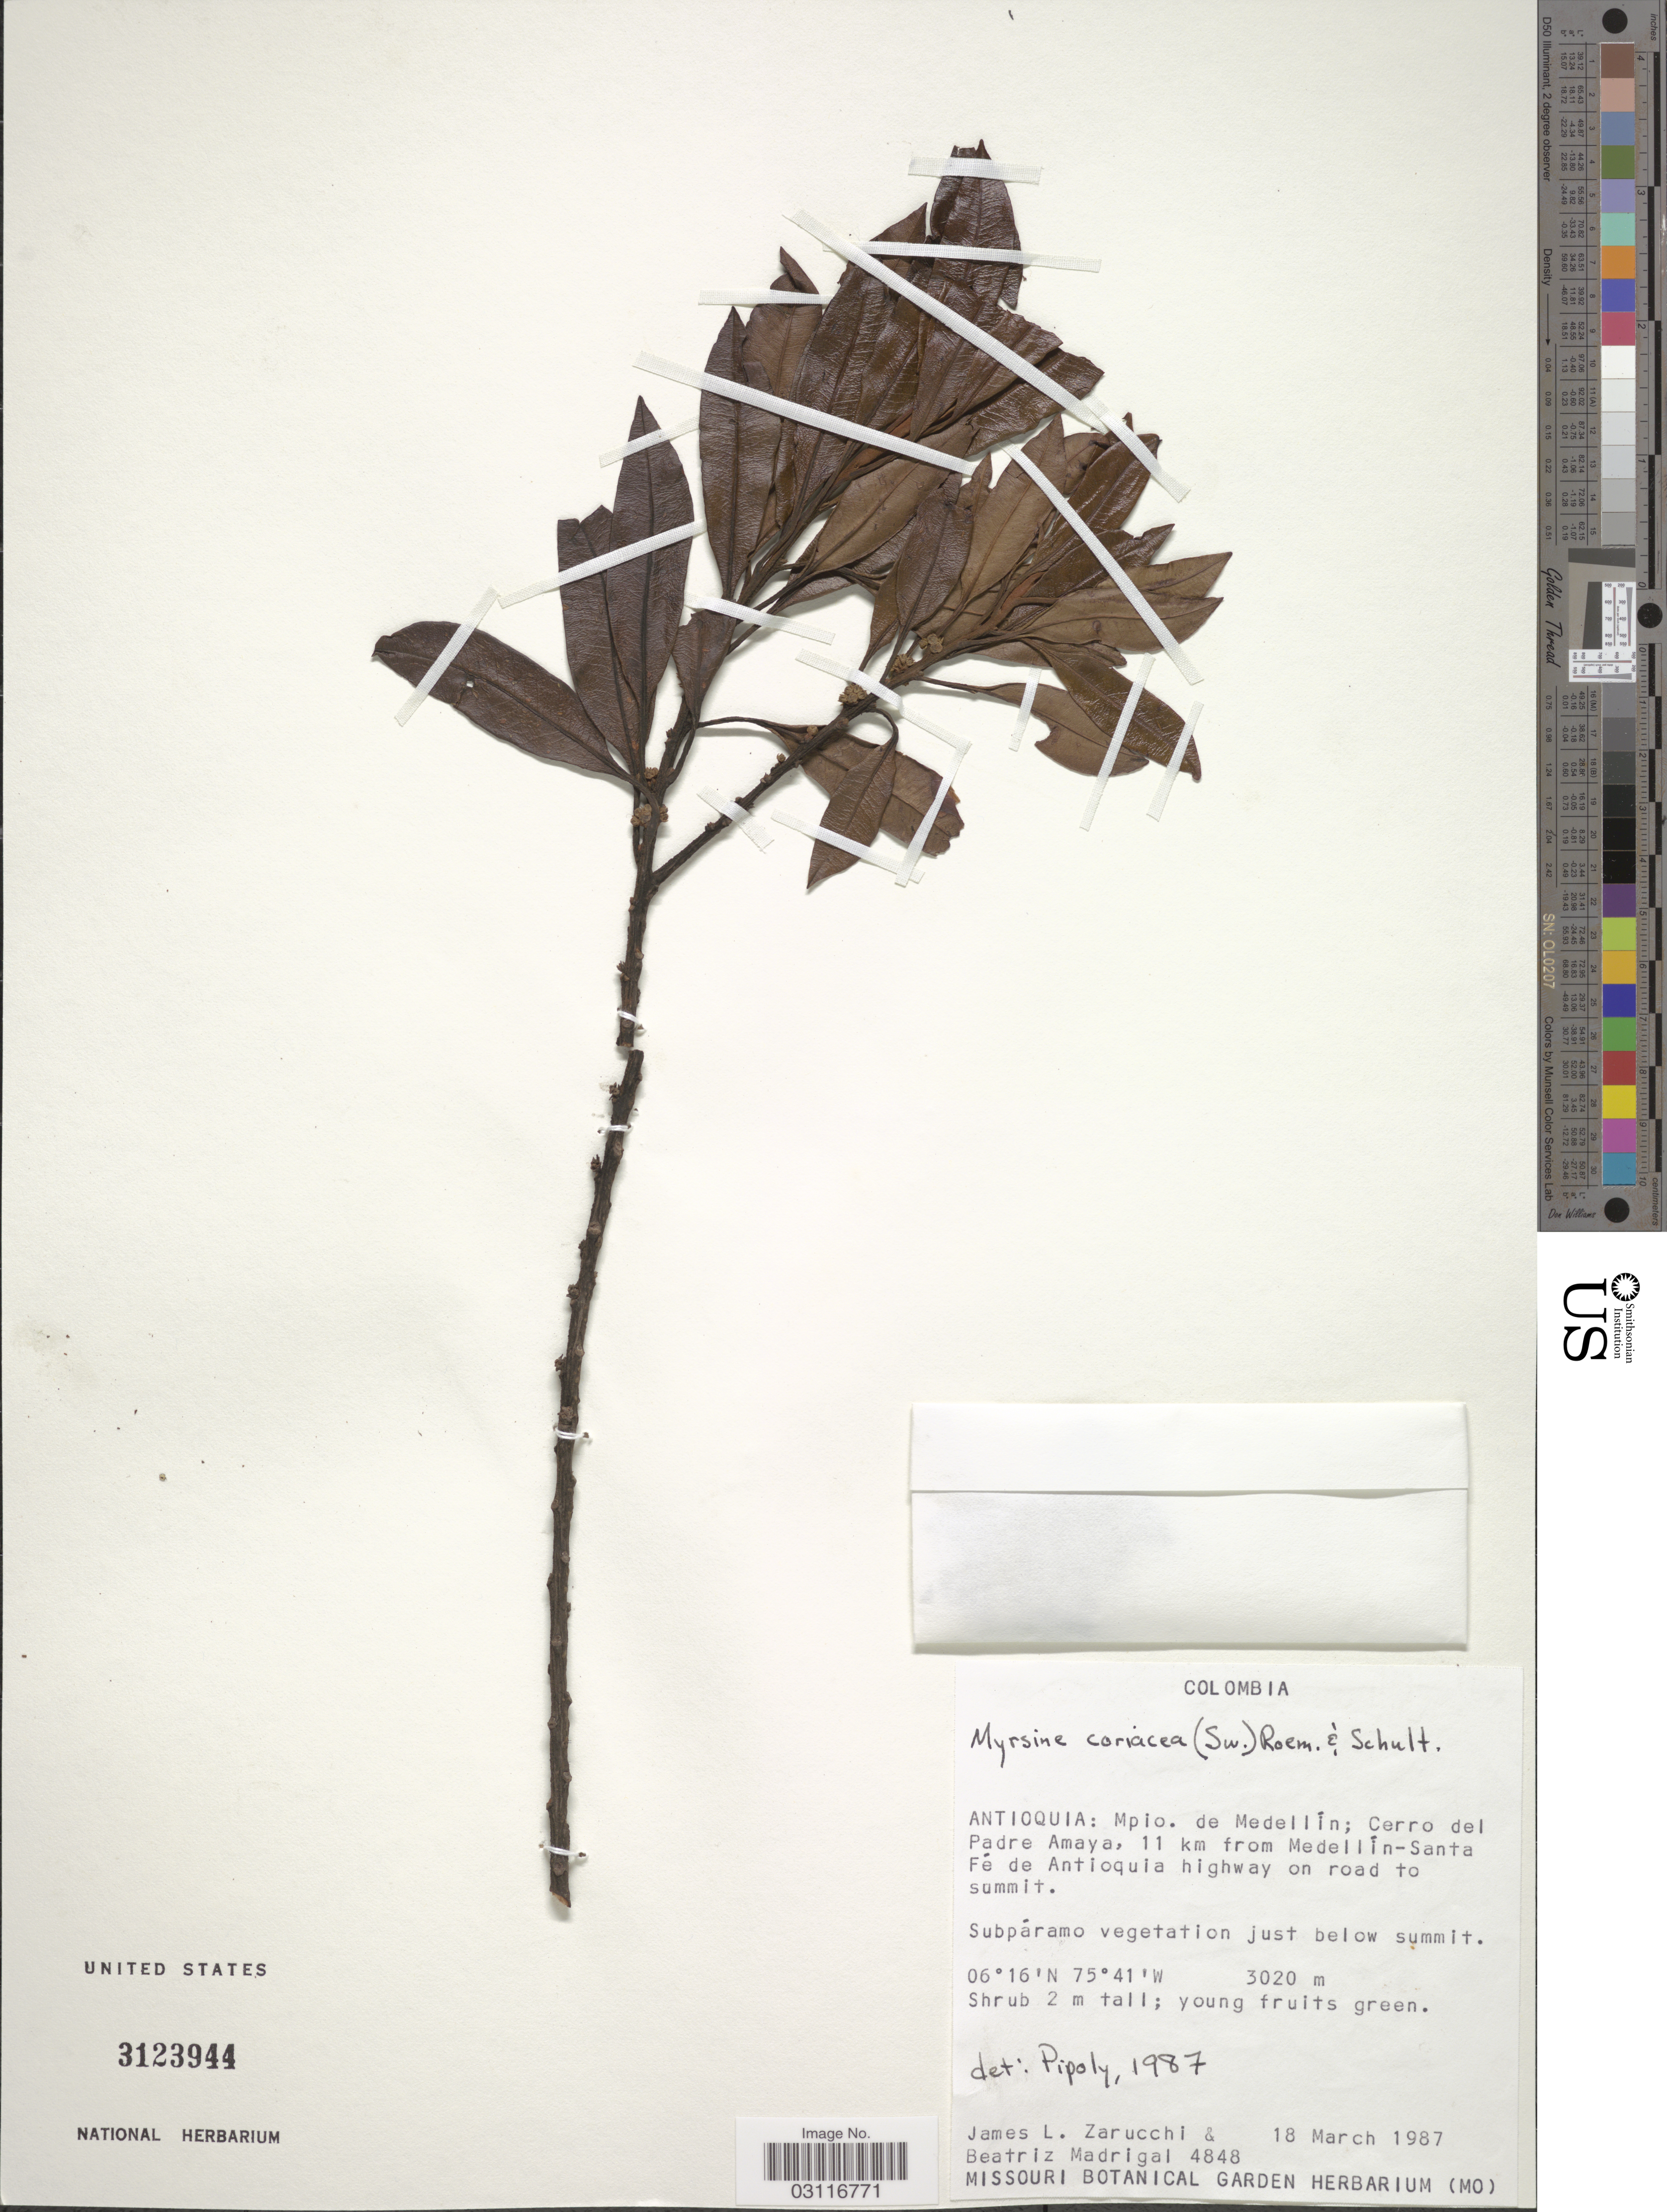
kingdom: Plantae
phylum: Tracheophyta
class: Magnoliopsida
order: Ericales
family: Primulaceae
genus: Myrsine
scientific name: Myrsine coriacea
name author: (Sw.) R. Br. ex Roem. & Schult.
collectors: J. L. Zarucchi & B. E. Madrigal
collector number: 4848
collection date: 1987-03-18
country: Colombia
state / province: Antioquia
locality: Mpio. de Medellín; Cerro del Padre Amaya, 11 km from Medellín-Santa Fé de Antioquia highway on road to summit.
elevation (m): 3020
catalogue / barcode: US 3123944